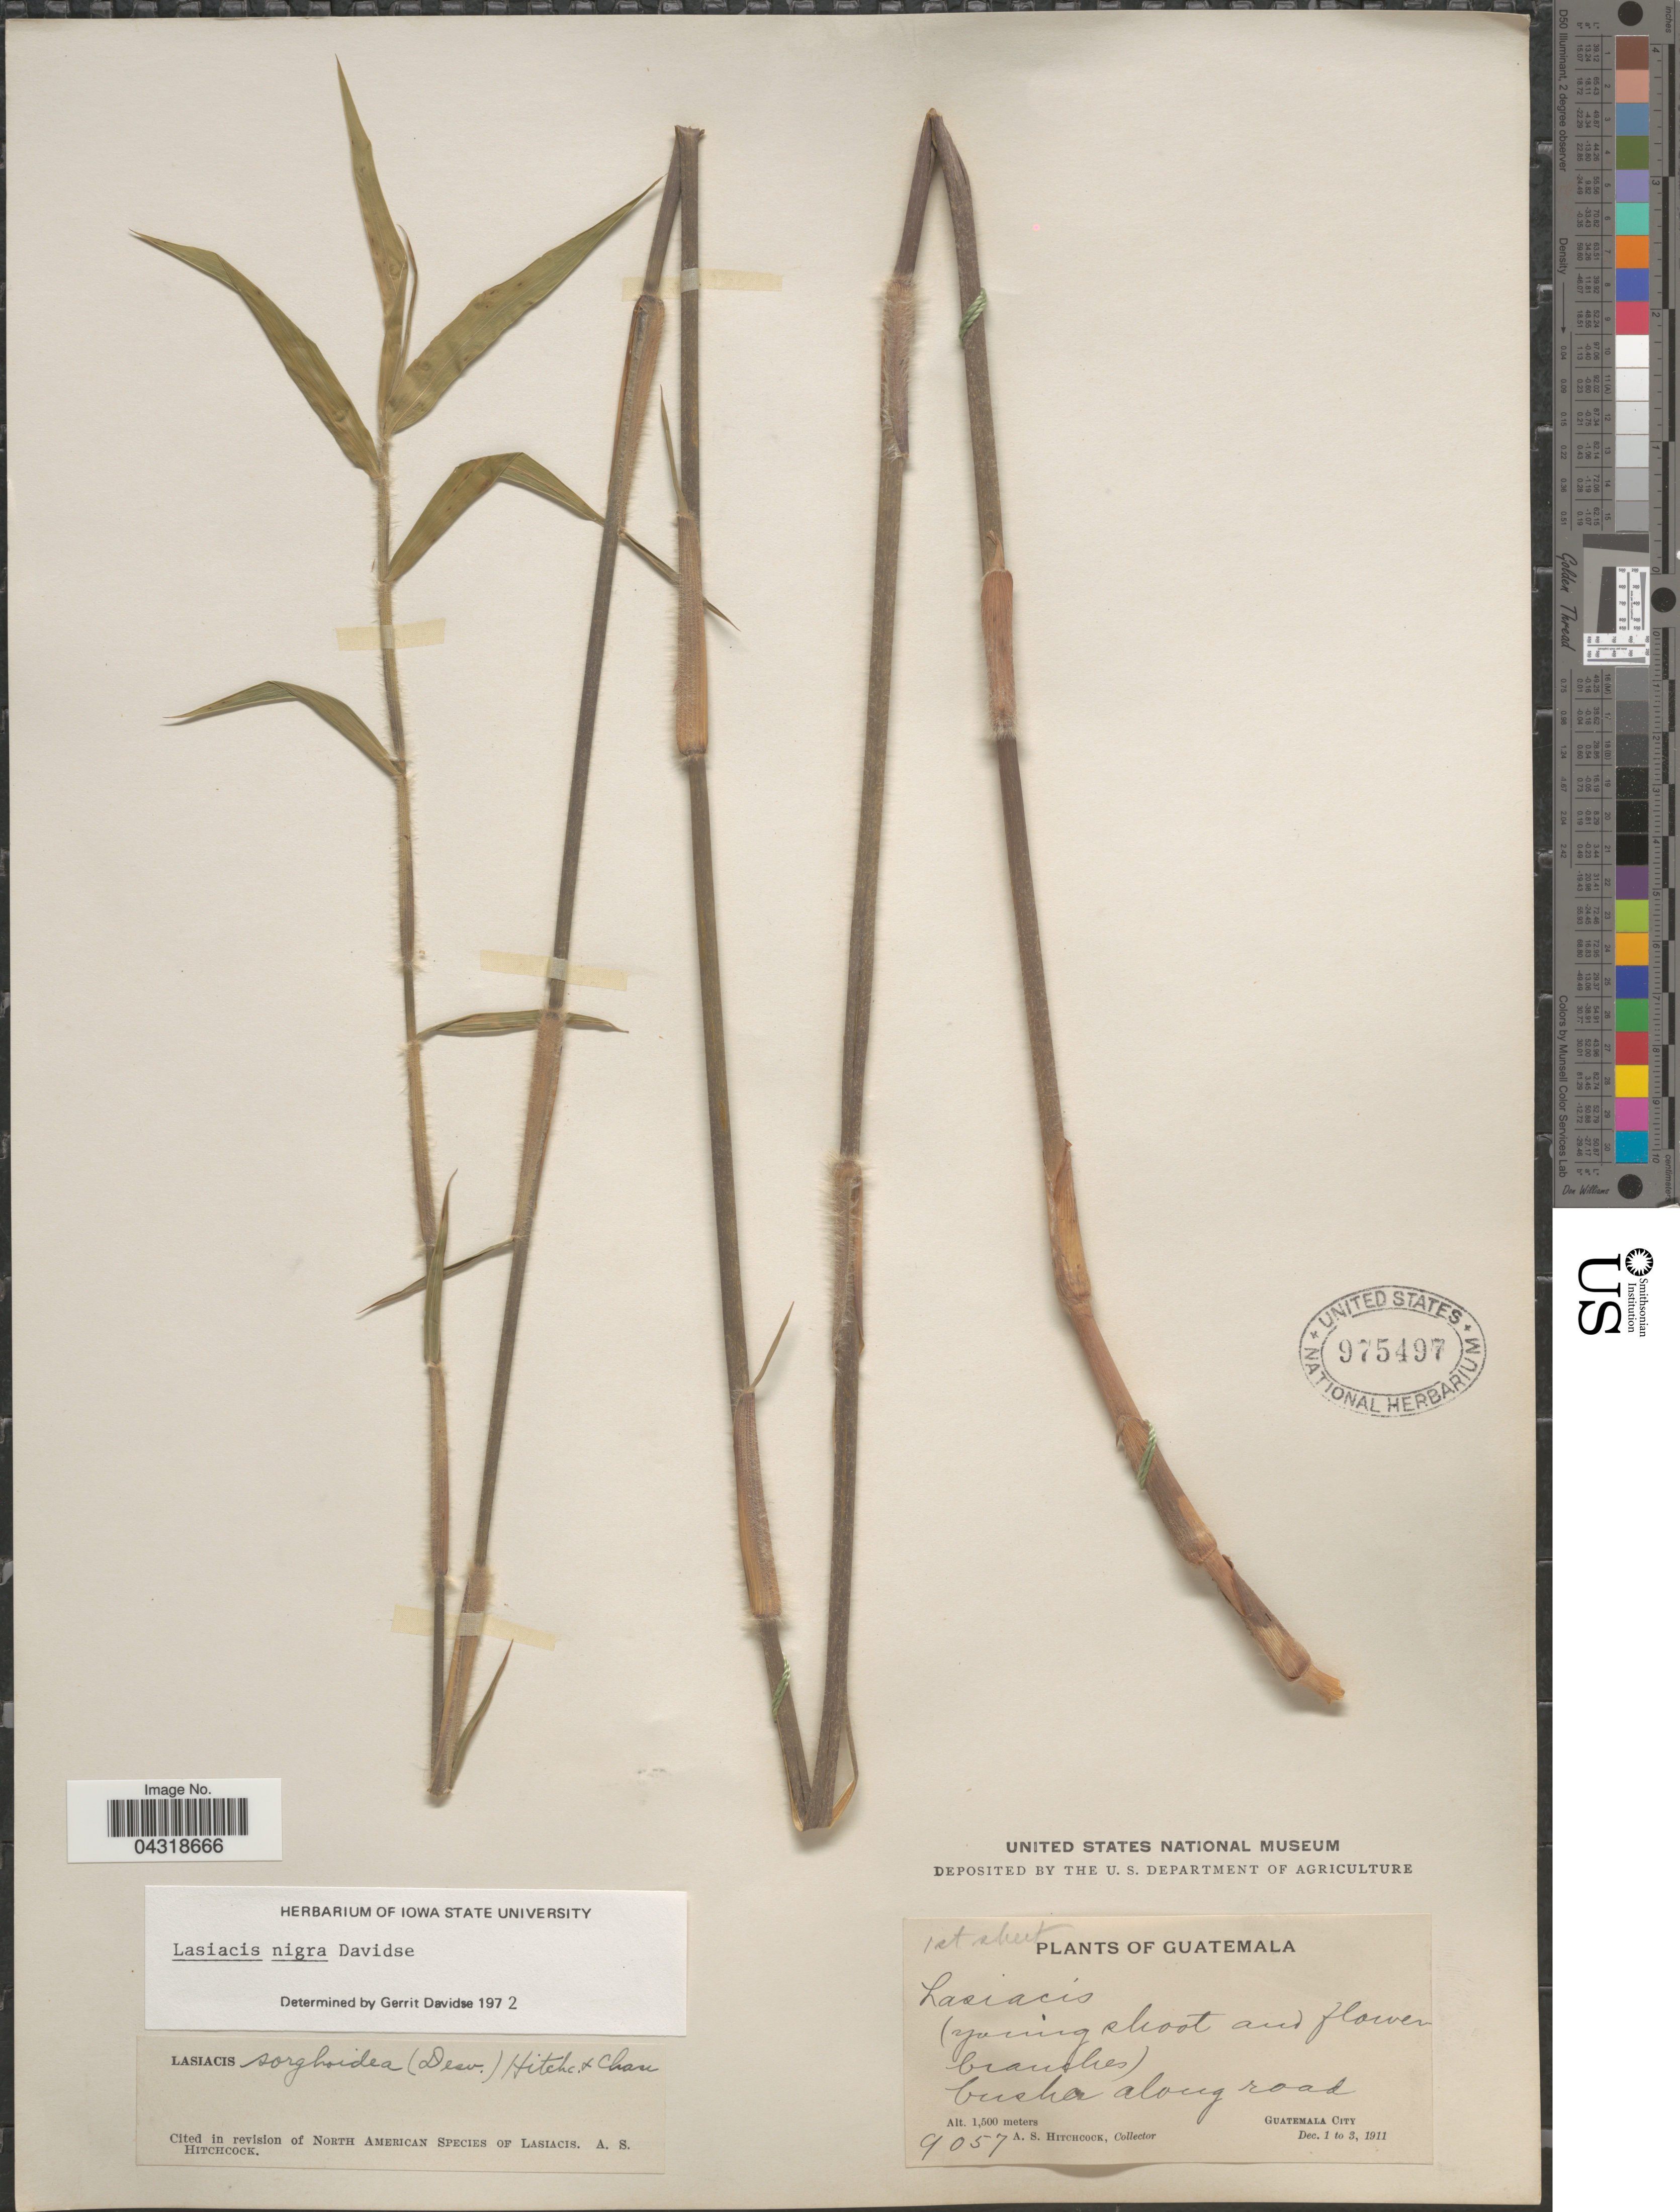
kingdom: Plantae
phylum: Tracheophyta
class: Liliopsida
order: Poales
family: Poaceae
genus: Lasiacis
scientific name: Lasiacis nigra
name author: Davidse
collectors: A. S. Hitchcock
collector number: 9057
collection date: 1911-12-01/1911-12-03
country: Guatemala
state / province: Guatemala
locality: Guatemala City.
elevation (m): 1500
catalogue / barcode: US 975497